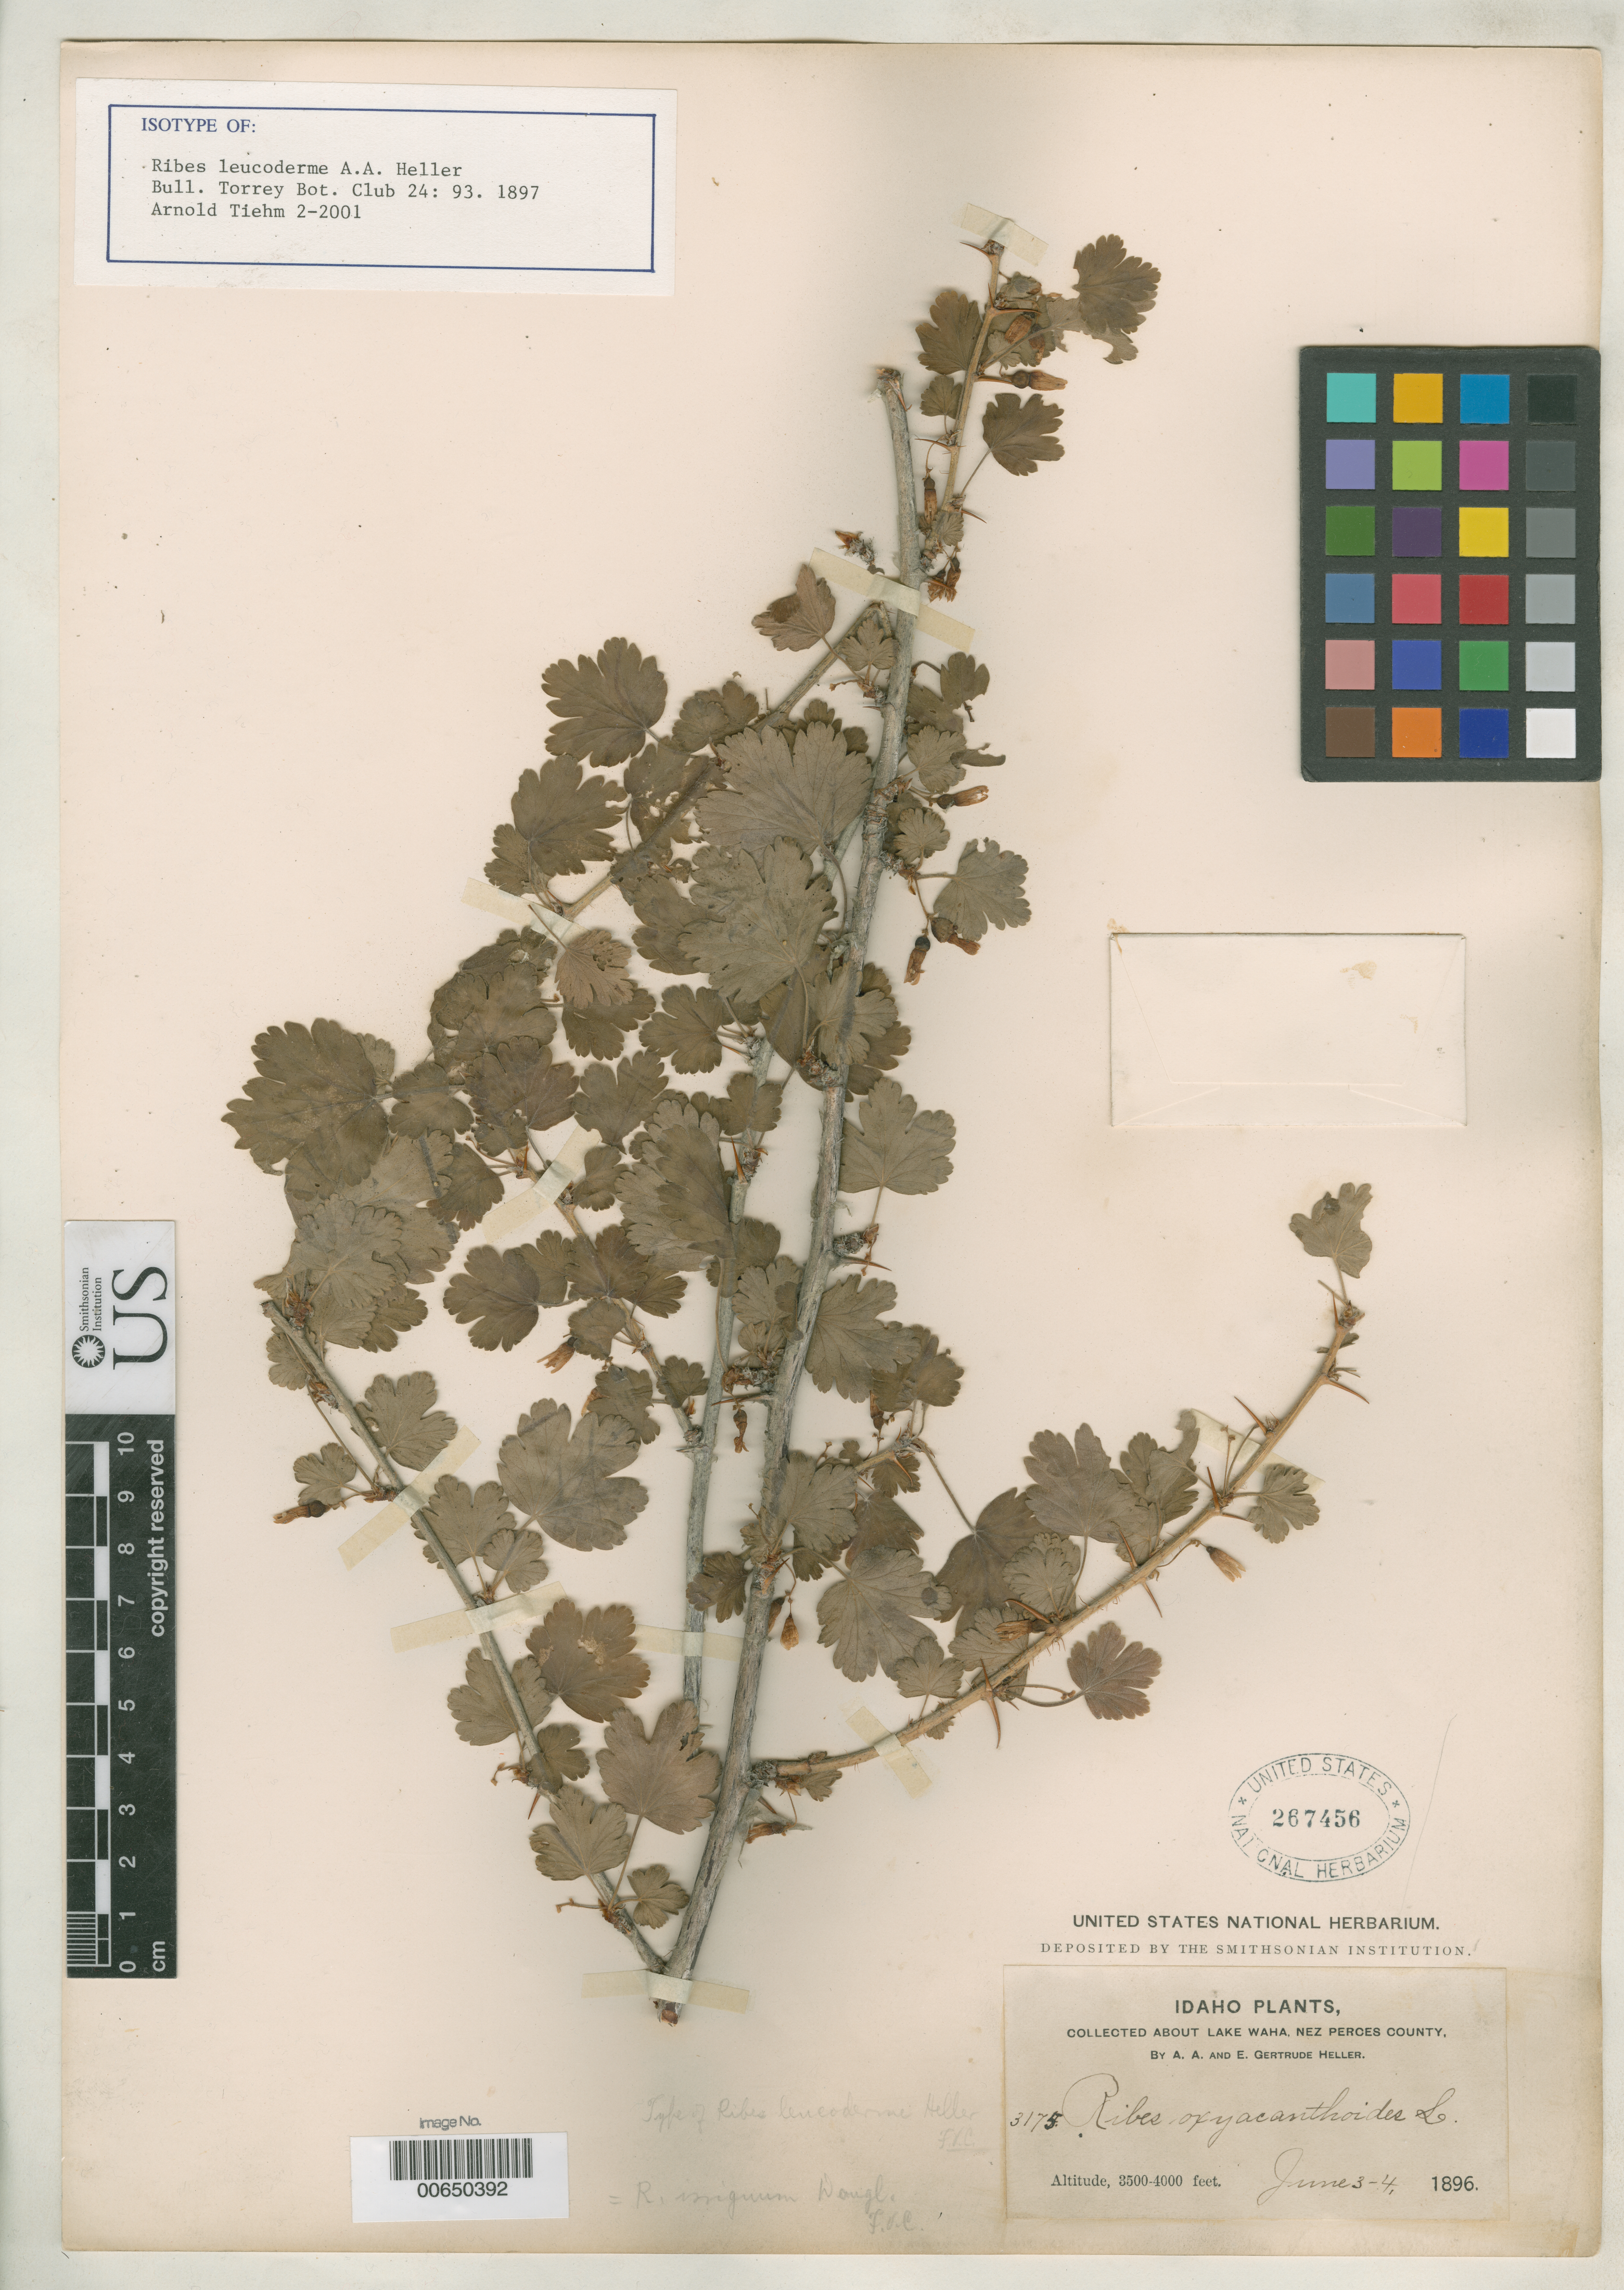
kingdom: Plantae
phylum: Tracheophyta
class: Magnoliopsida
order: Saxifragales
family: Grossulariaceae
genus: Ribes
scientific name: Ribes leucoderme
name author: A. Heller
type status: Isotype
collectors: A. A. Heller & E. G. Heller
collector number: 3175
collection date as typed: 03 Jun 1896 to 04 Jun 1896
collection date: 1896-06-03/1896-06-04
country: United States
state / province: Idaho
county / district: Nez Perce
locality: About Lake Waha.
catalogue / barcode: US 267456